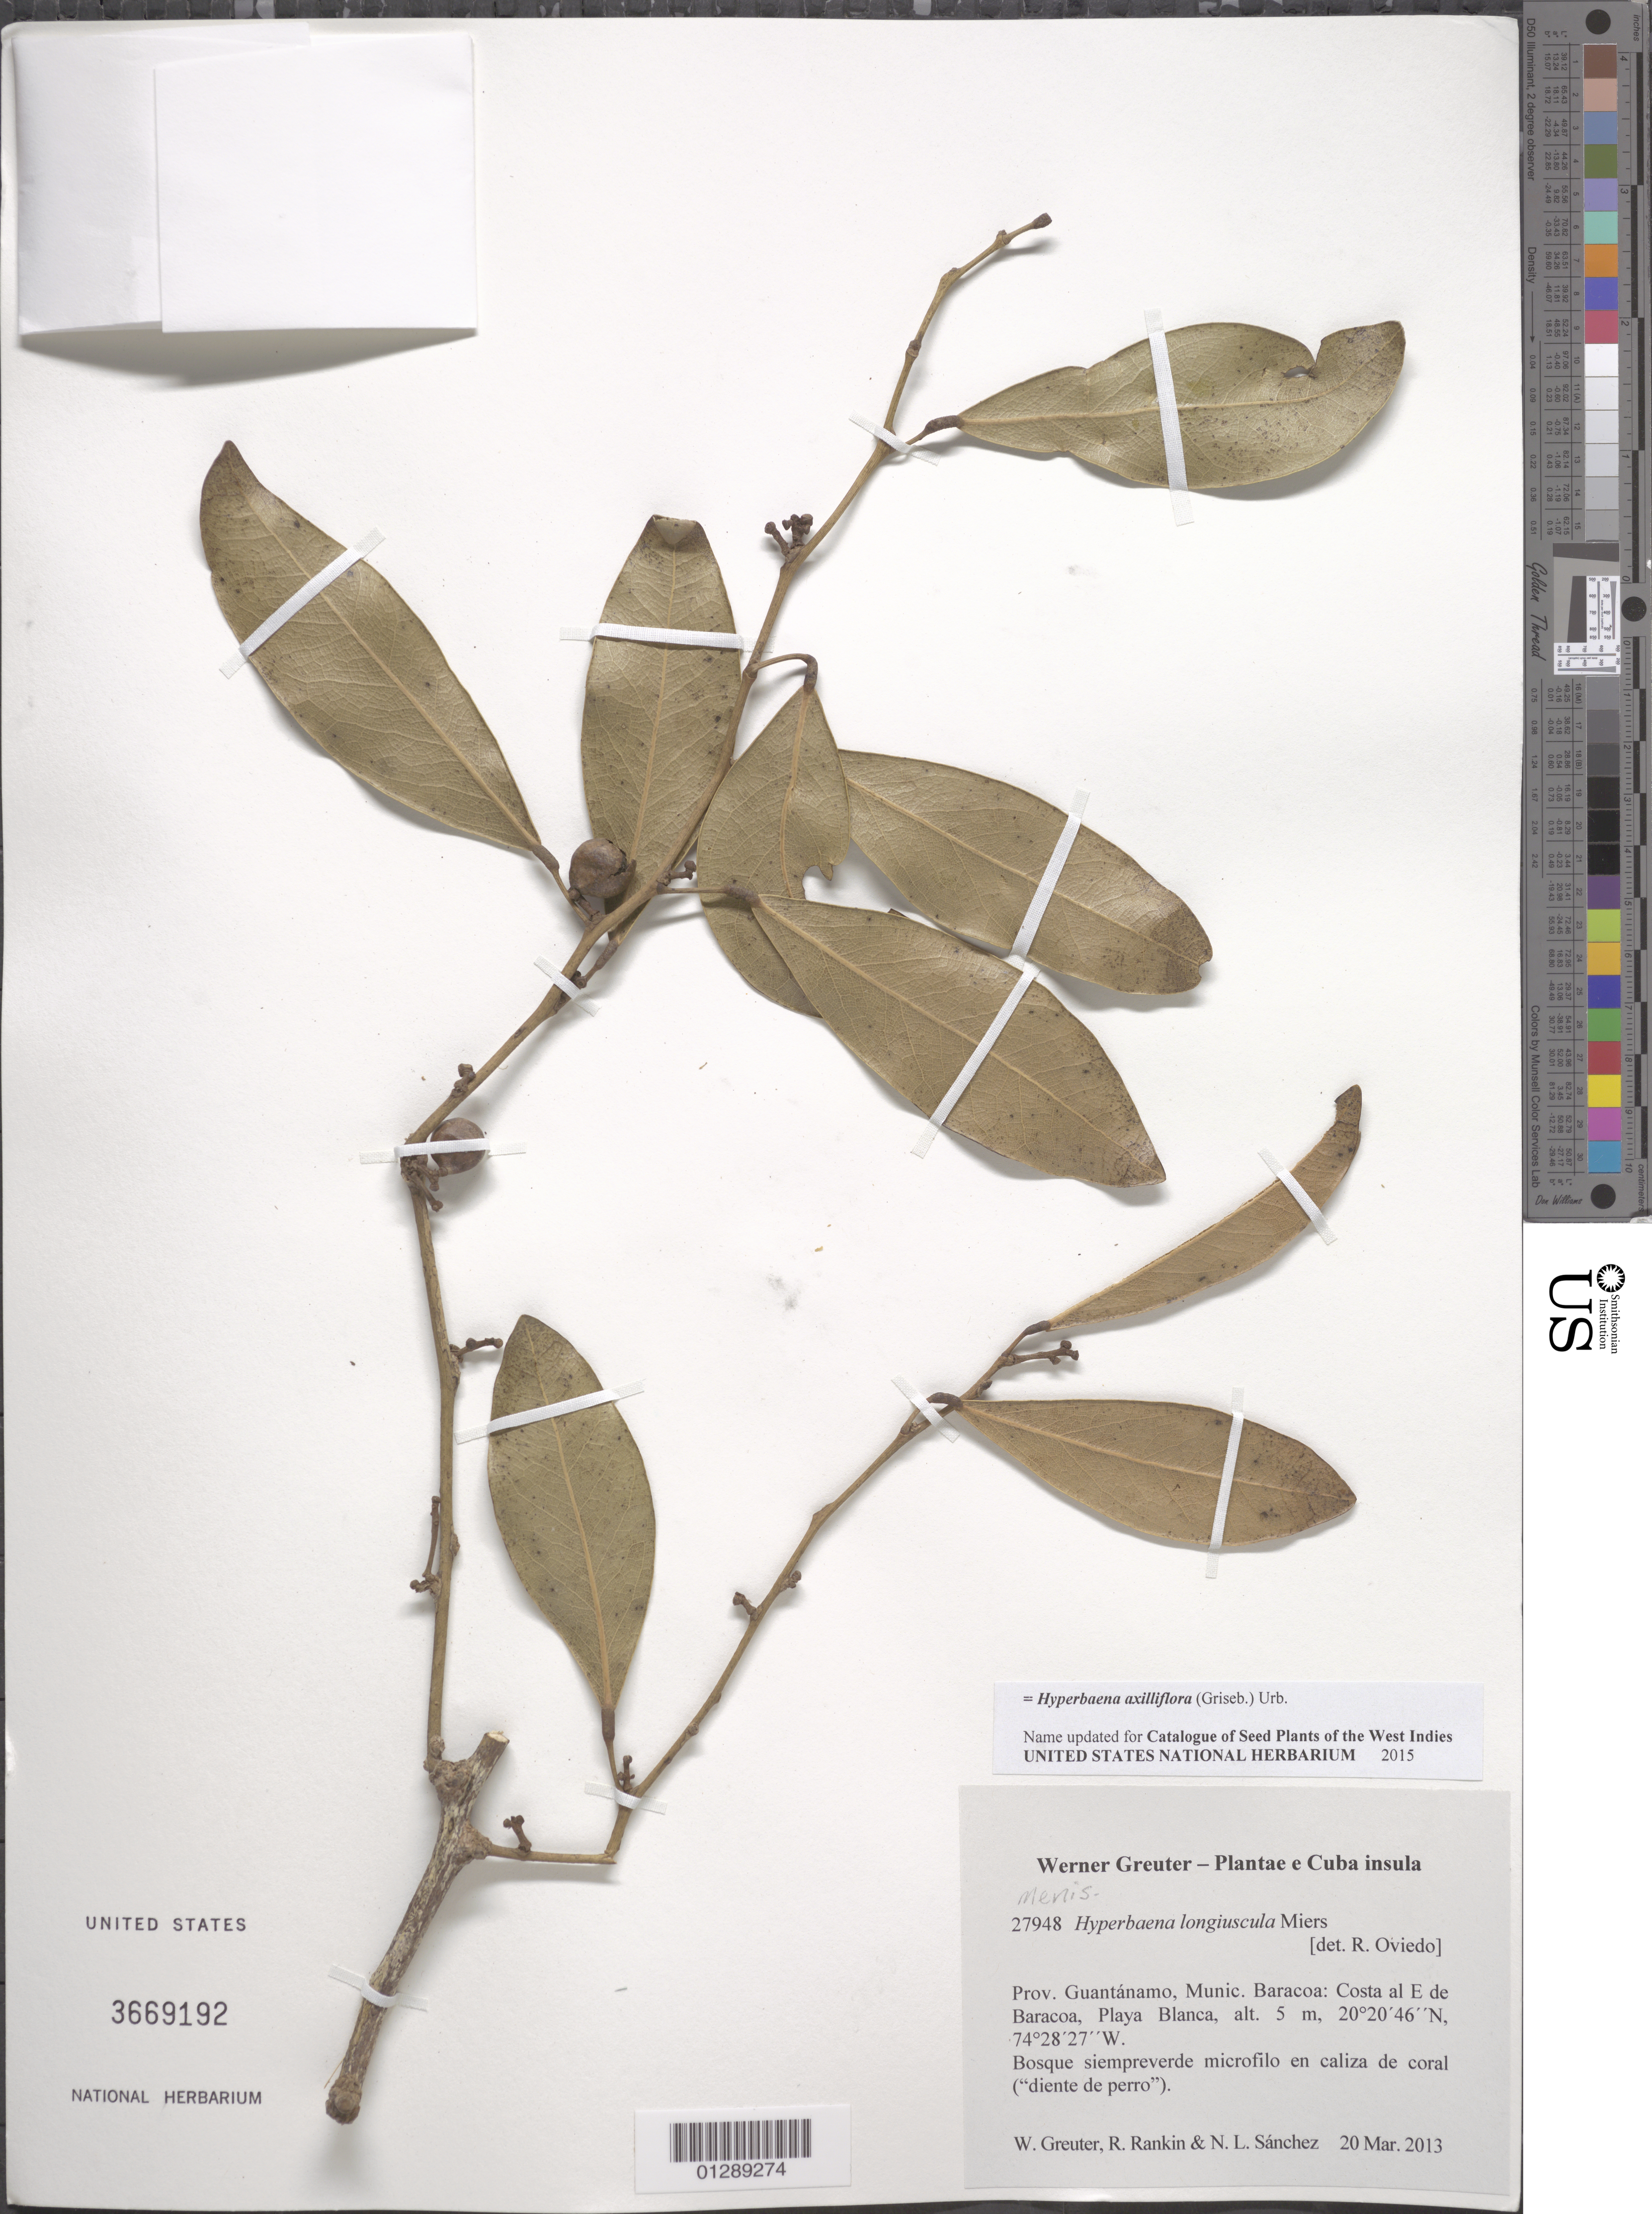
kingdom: Plantae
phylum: Tracheophyta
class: Magnoliopsida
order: Ranunculales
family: Menispermaceae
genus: Hyperbaena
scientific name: Hyperbaena axilliflora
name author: (Griseb.) Urb.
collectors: W. R. Greuter, R. Rankin Rodriguez & N. Sanchez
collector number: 27948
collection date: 2013-03-20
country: Cuba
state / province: Guantanamo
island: Cuba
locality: Munic. Baracoa: Costa al E de Baracoa, Playa Blanca.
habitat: Bosque siempreverde microfilo en caliza se coral ("diente de perro").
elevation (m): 5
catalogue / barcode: US 3669192